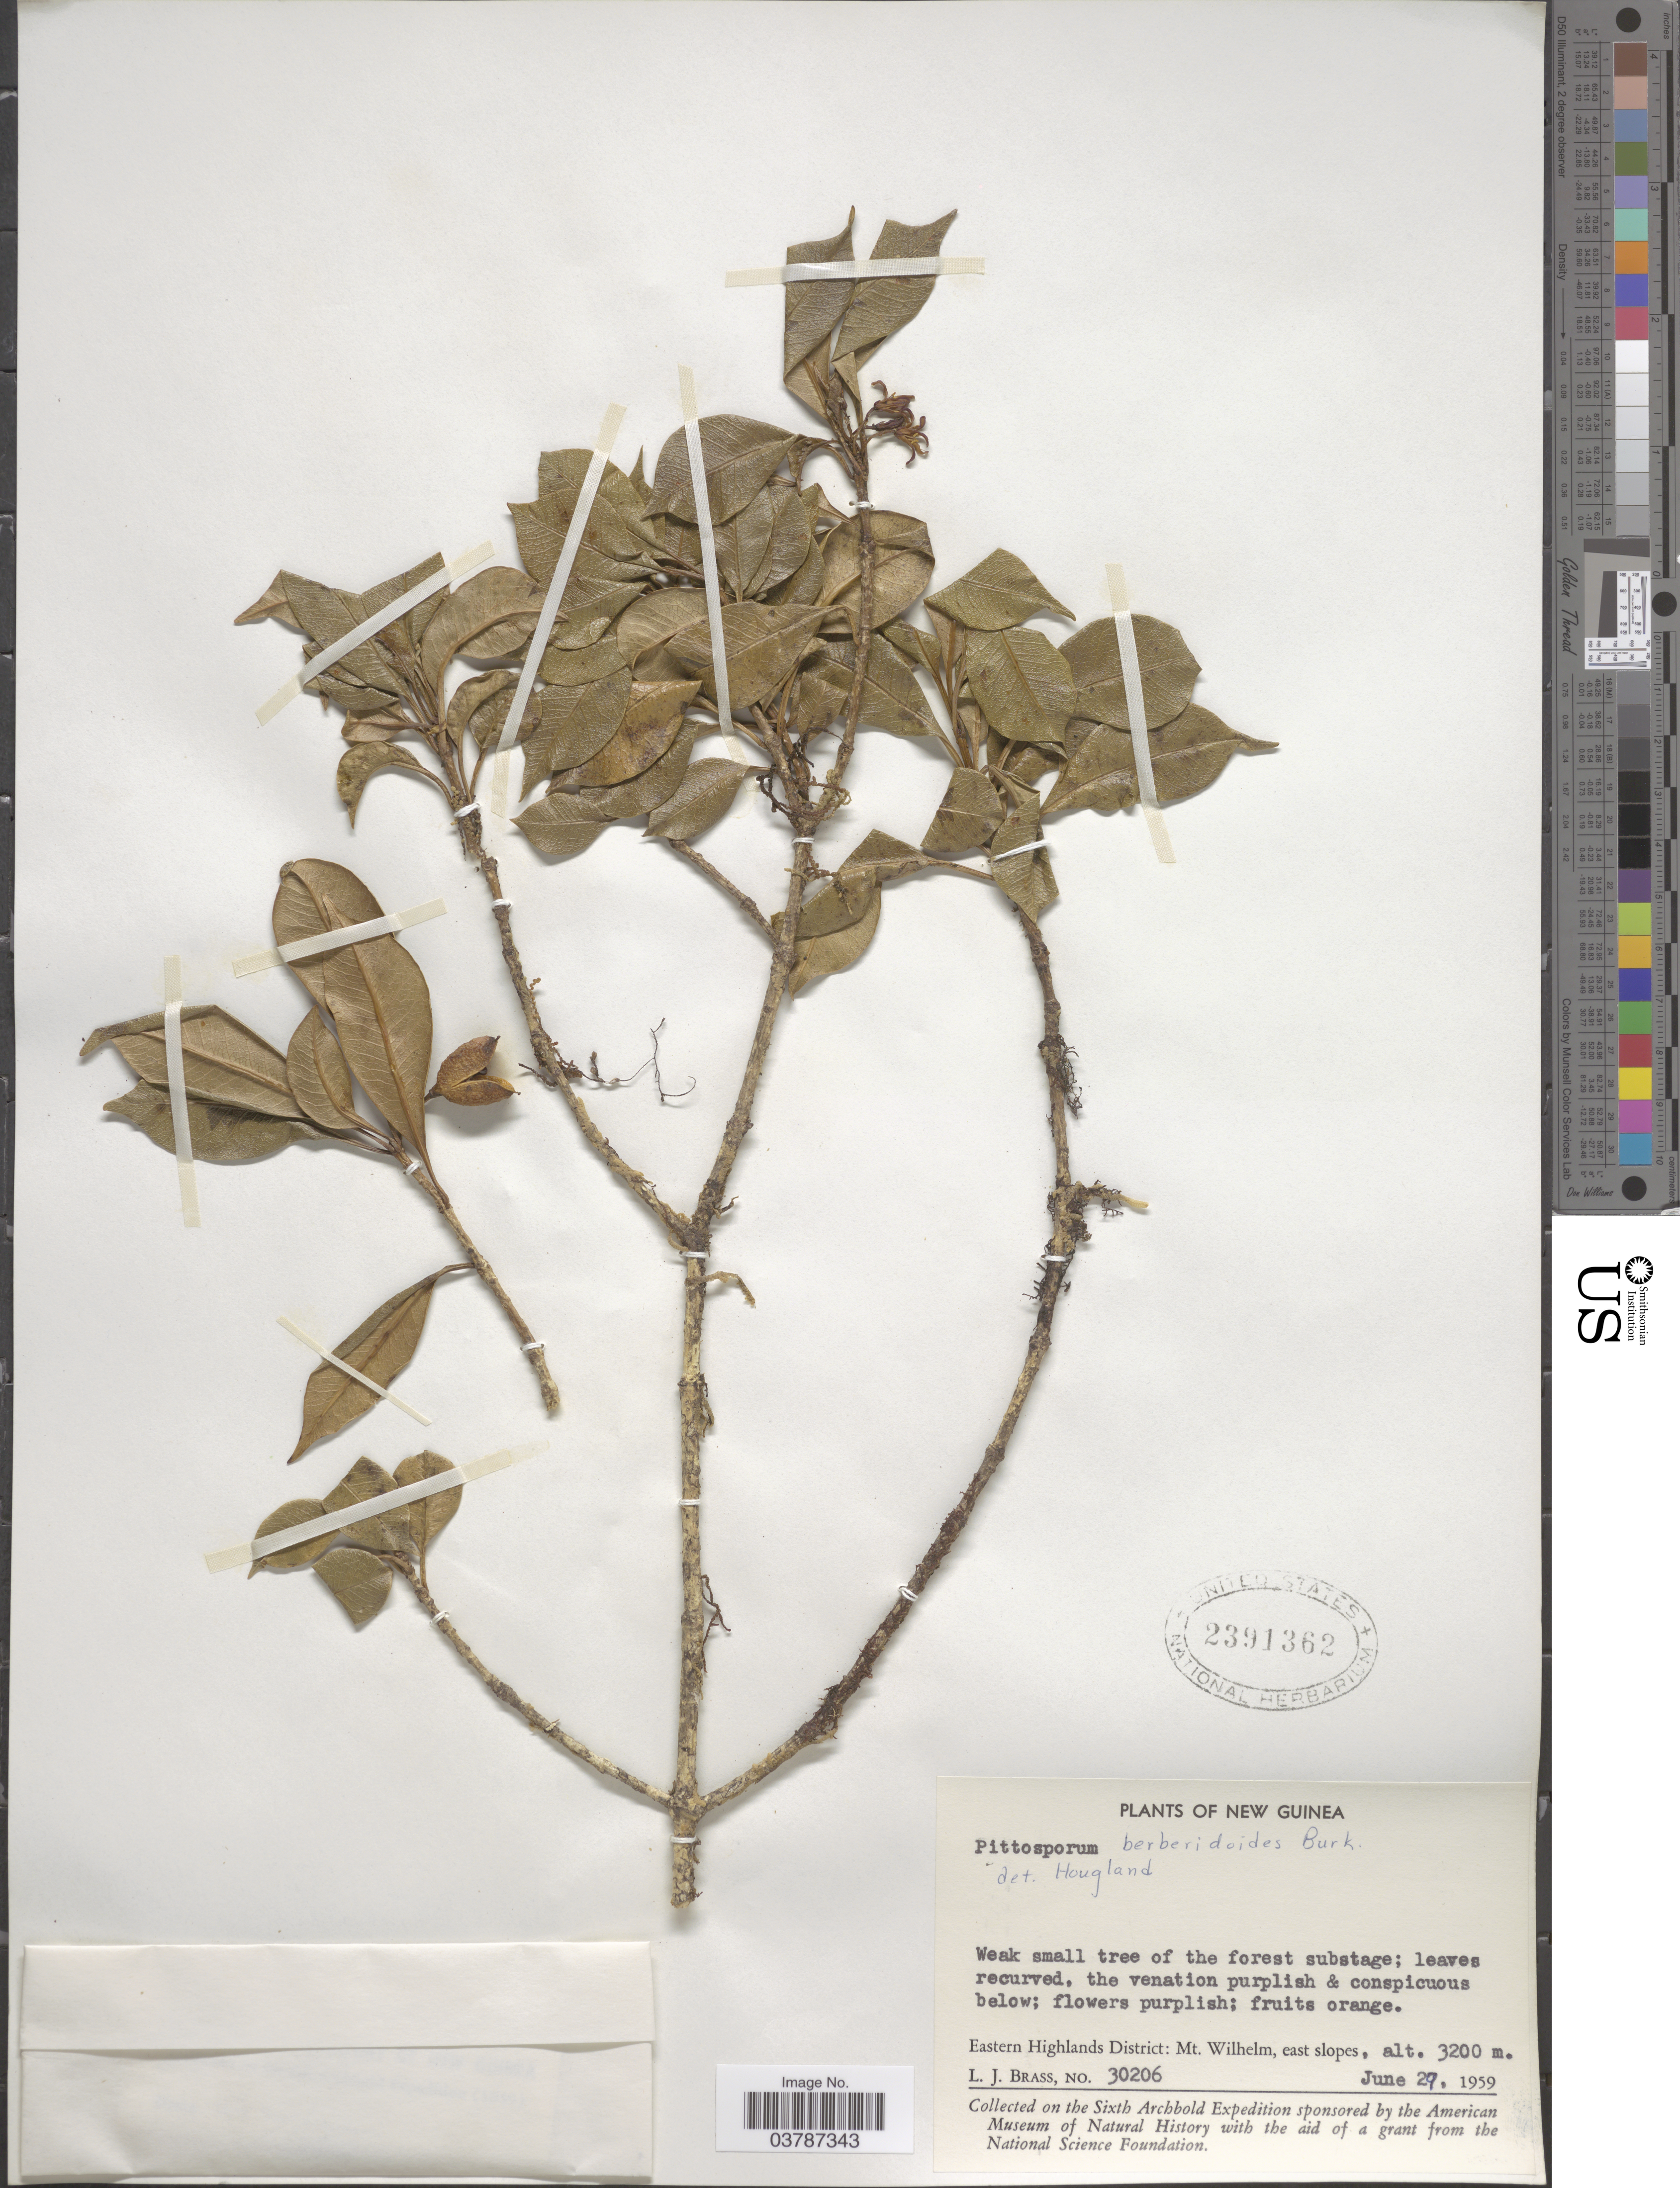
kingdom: Plantae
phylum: Tracheophyta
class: Magnoliopsida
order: Apiales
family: Pittosporaceae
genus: Pittosporum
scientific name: Pittosporum berberidoides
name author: Burkill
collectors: L. J. Brass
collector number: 30206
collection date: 1959-06-29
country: Papua New Guinea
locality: New Guinea. Eastern Highlands District: Mt. Wilhelm, east slopes.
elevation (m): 3200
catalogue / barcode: US 2391362